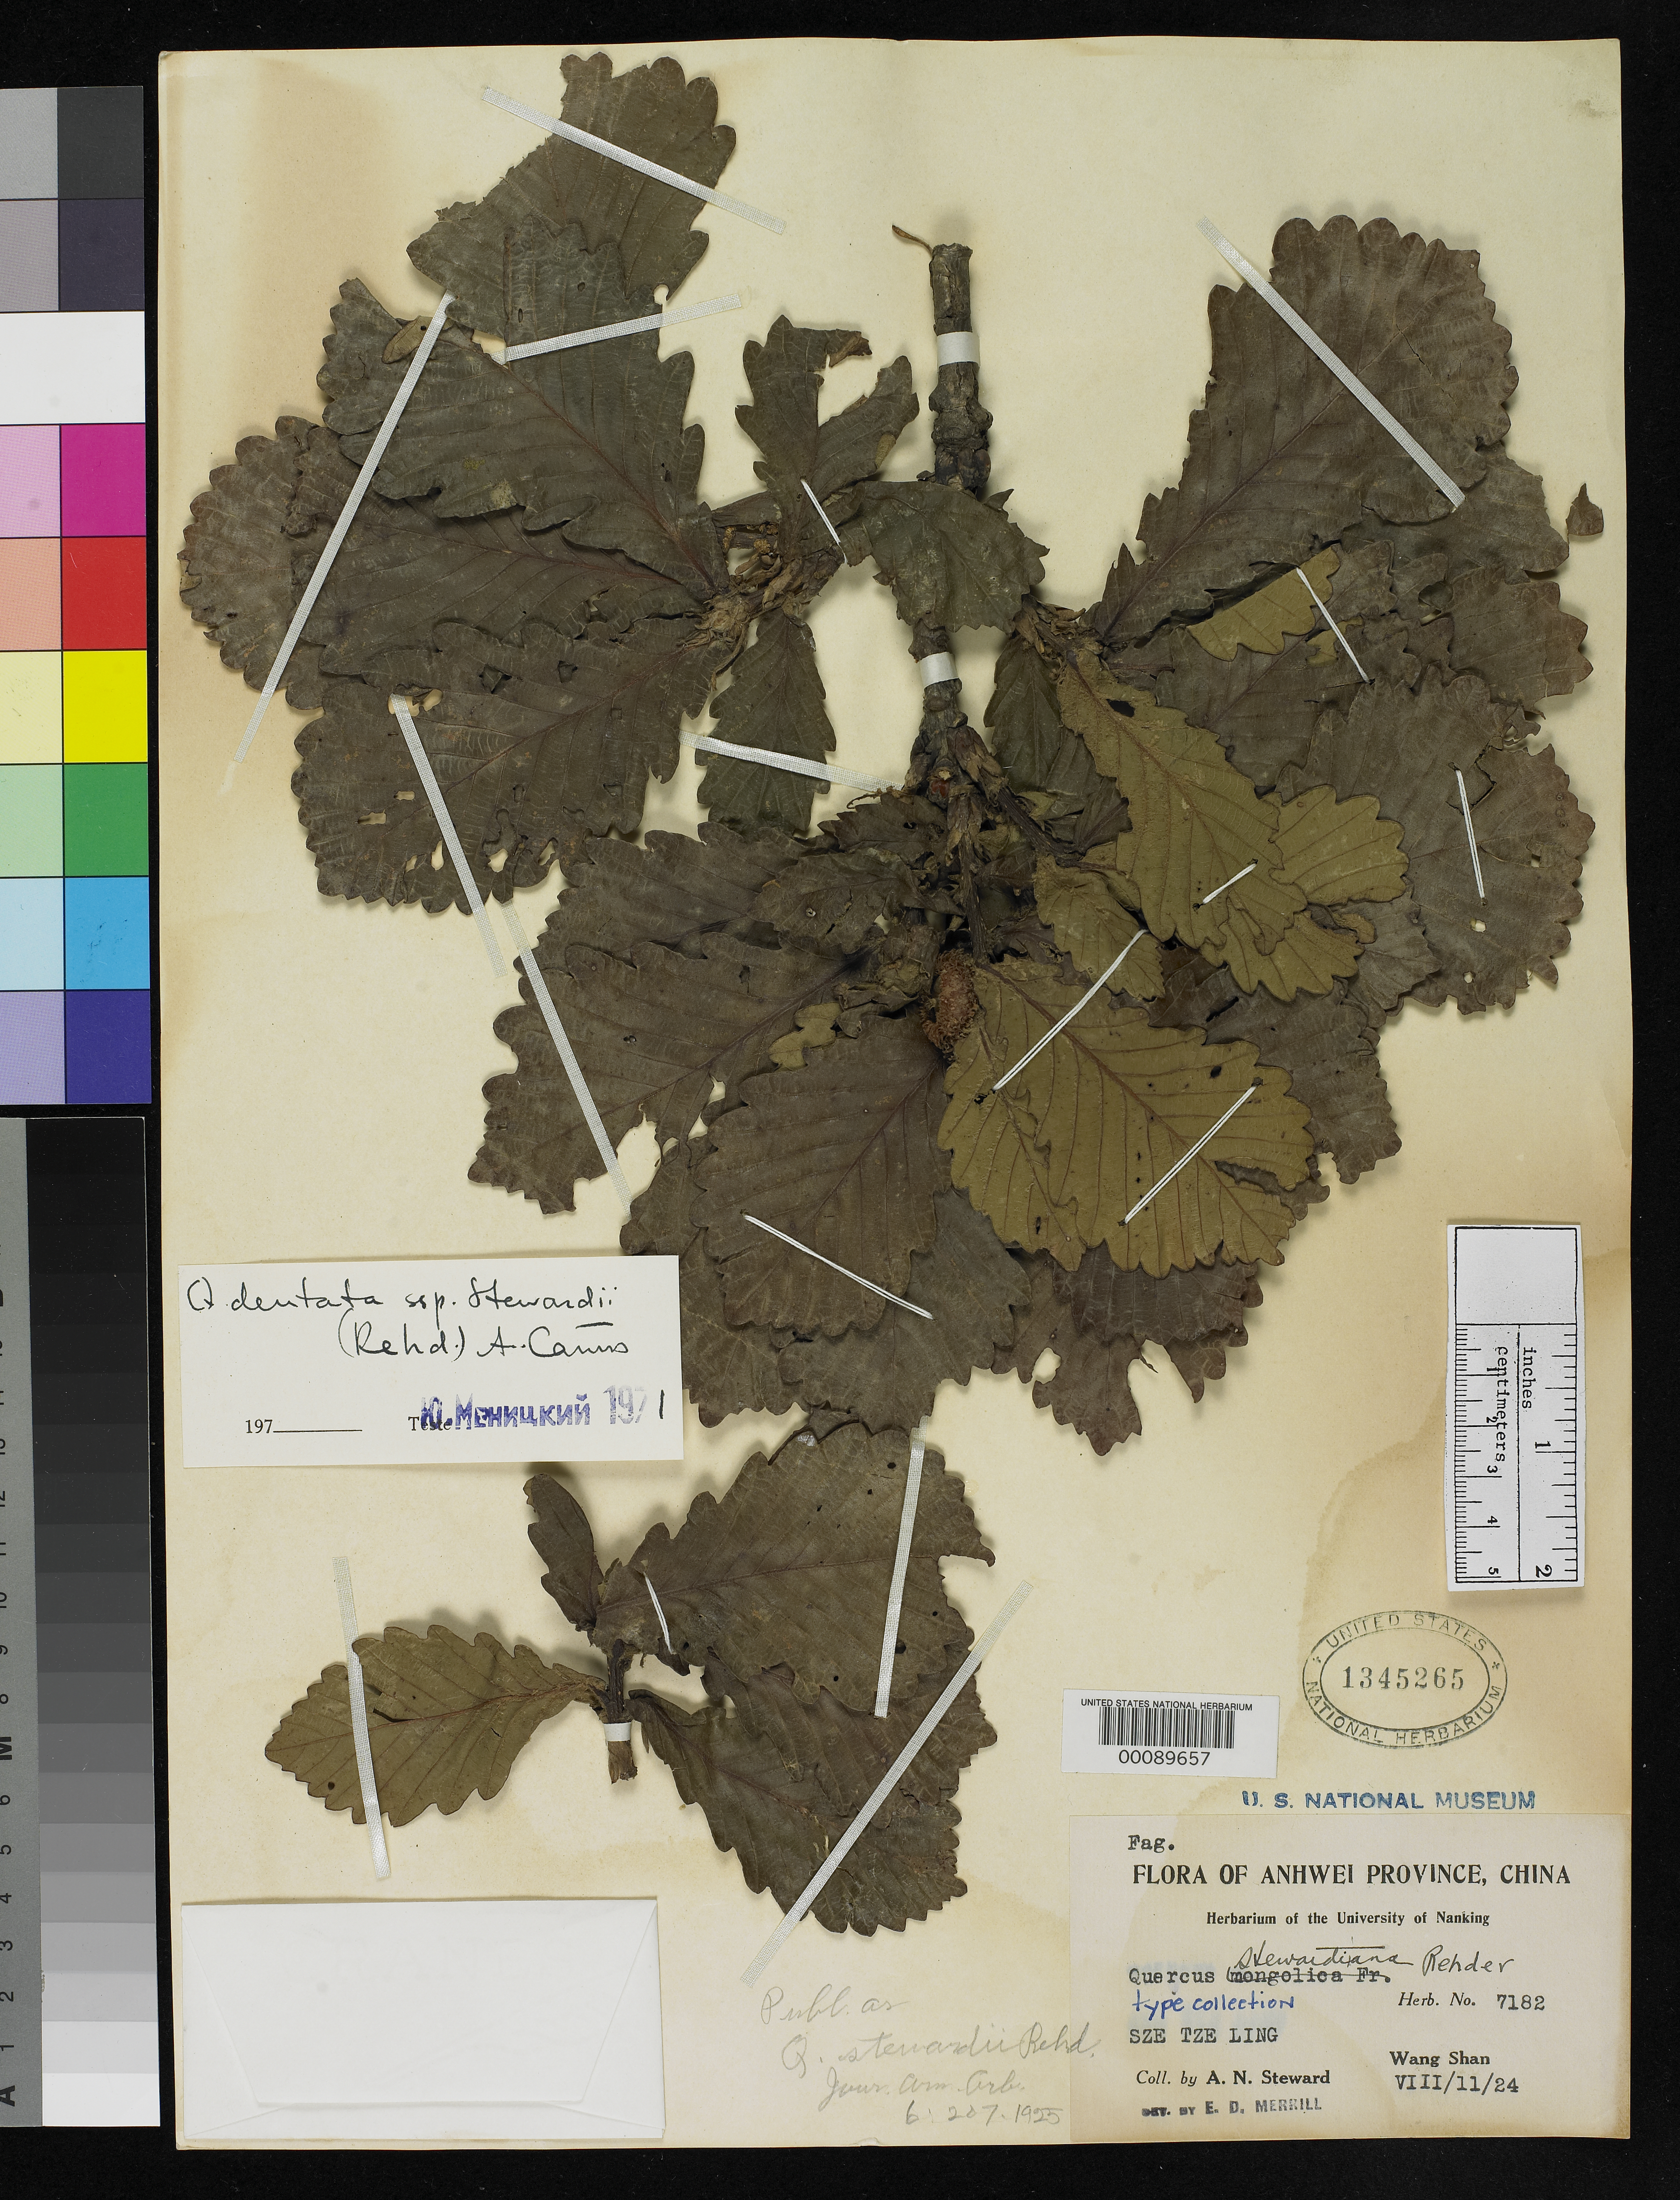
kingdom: Plantae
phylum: Tracheophyta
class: Magnoliopsida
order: Fagales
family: Fagaceae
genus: Quercus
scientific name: Quercus stewardii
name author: Rehder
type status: Isotype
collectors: A. N. Steward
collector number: Herb. Univ. Nanking 7182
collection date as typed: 11 Aug 1924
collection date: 1924-08-11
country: China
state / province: Anhui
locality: Sze Tze Ling.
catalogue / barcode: US 1345265